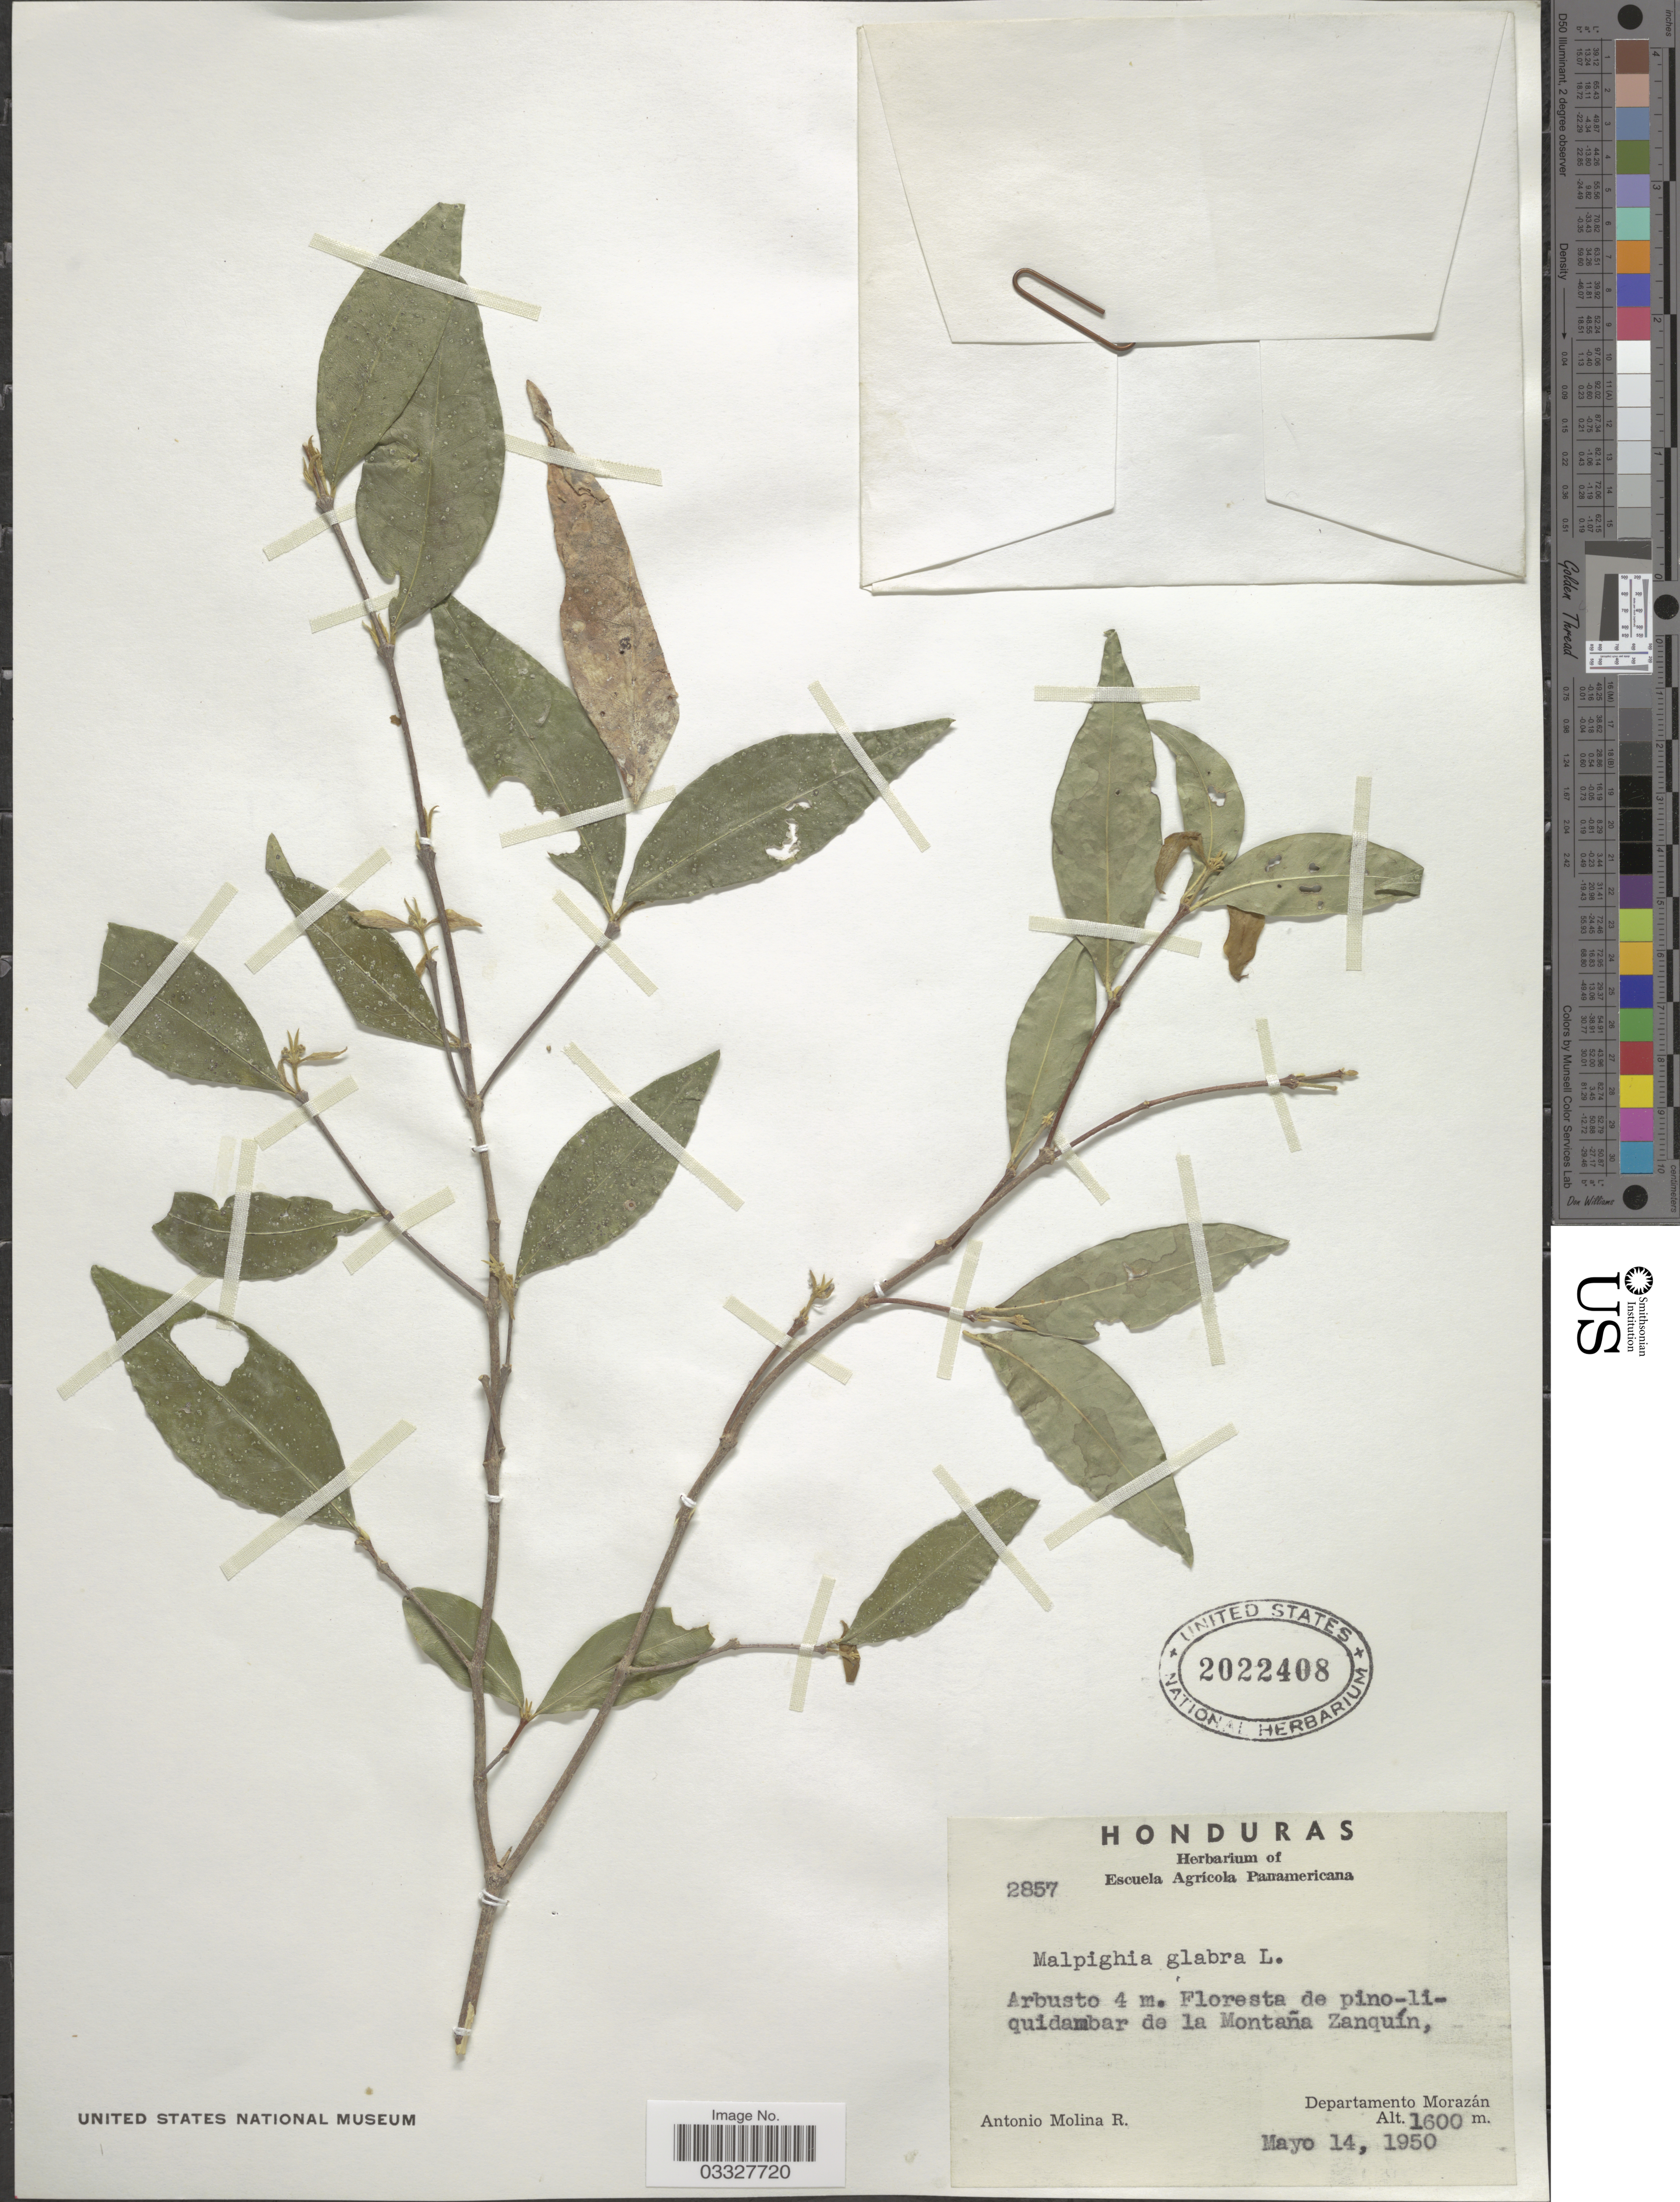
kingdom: Plantae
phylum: Tracheophyta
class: Magnoliopsida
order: Malpighiales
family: Malpighiaceae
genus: Malpighia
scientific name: Malpighia glabra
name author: L.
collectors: A. Molina R.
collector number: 2857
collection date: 1950-05-14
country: Honduras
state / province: Fco. Morazán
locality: Floresta de pino-li-quidambar de la Montaña Zanquín, Departamento Morazán.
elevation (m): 1600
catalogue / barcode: US 2022408